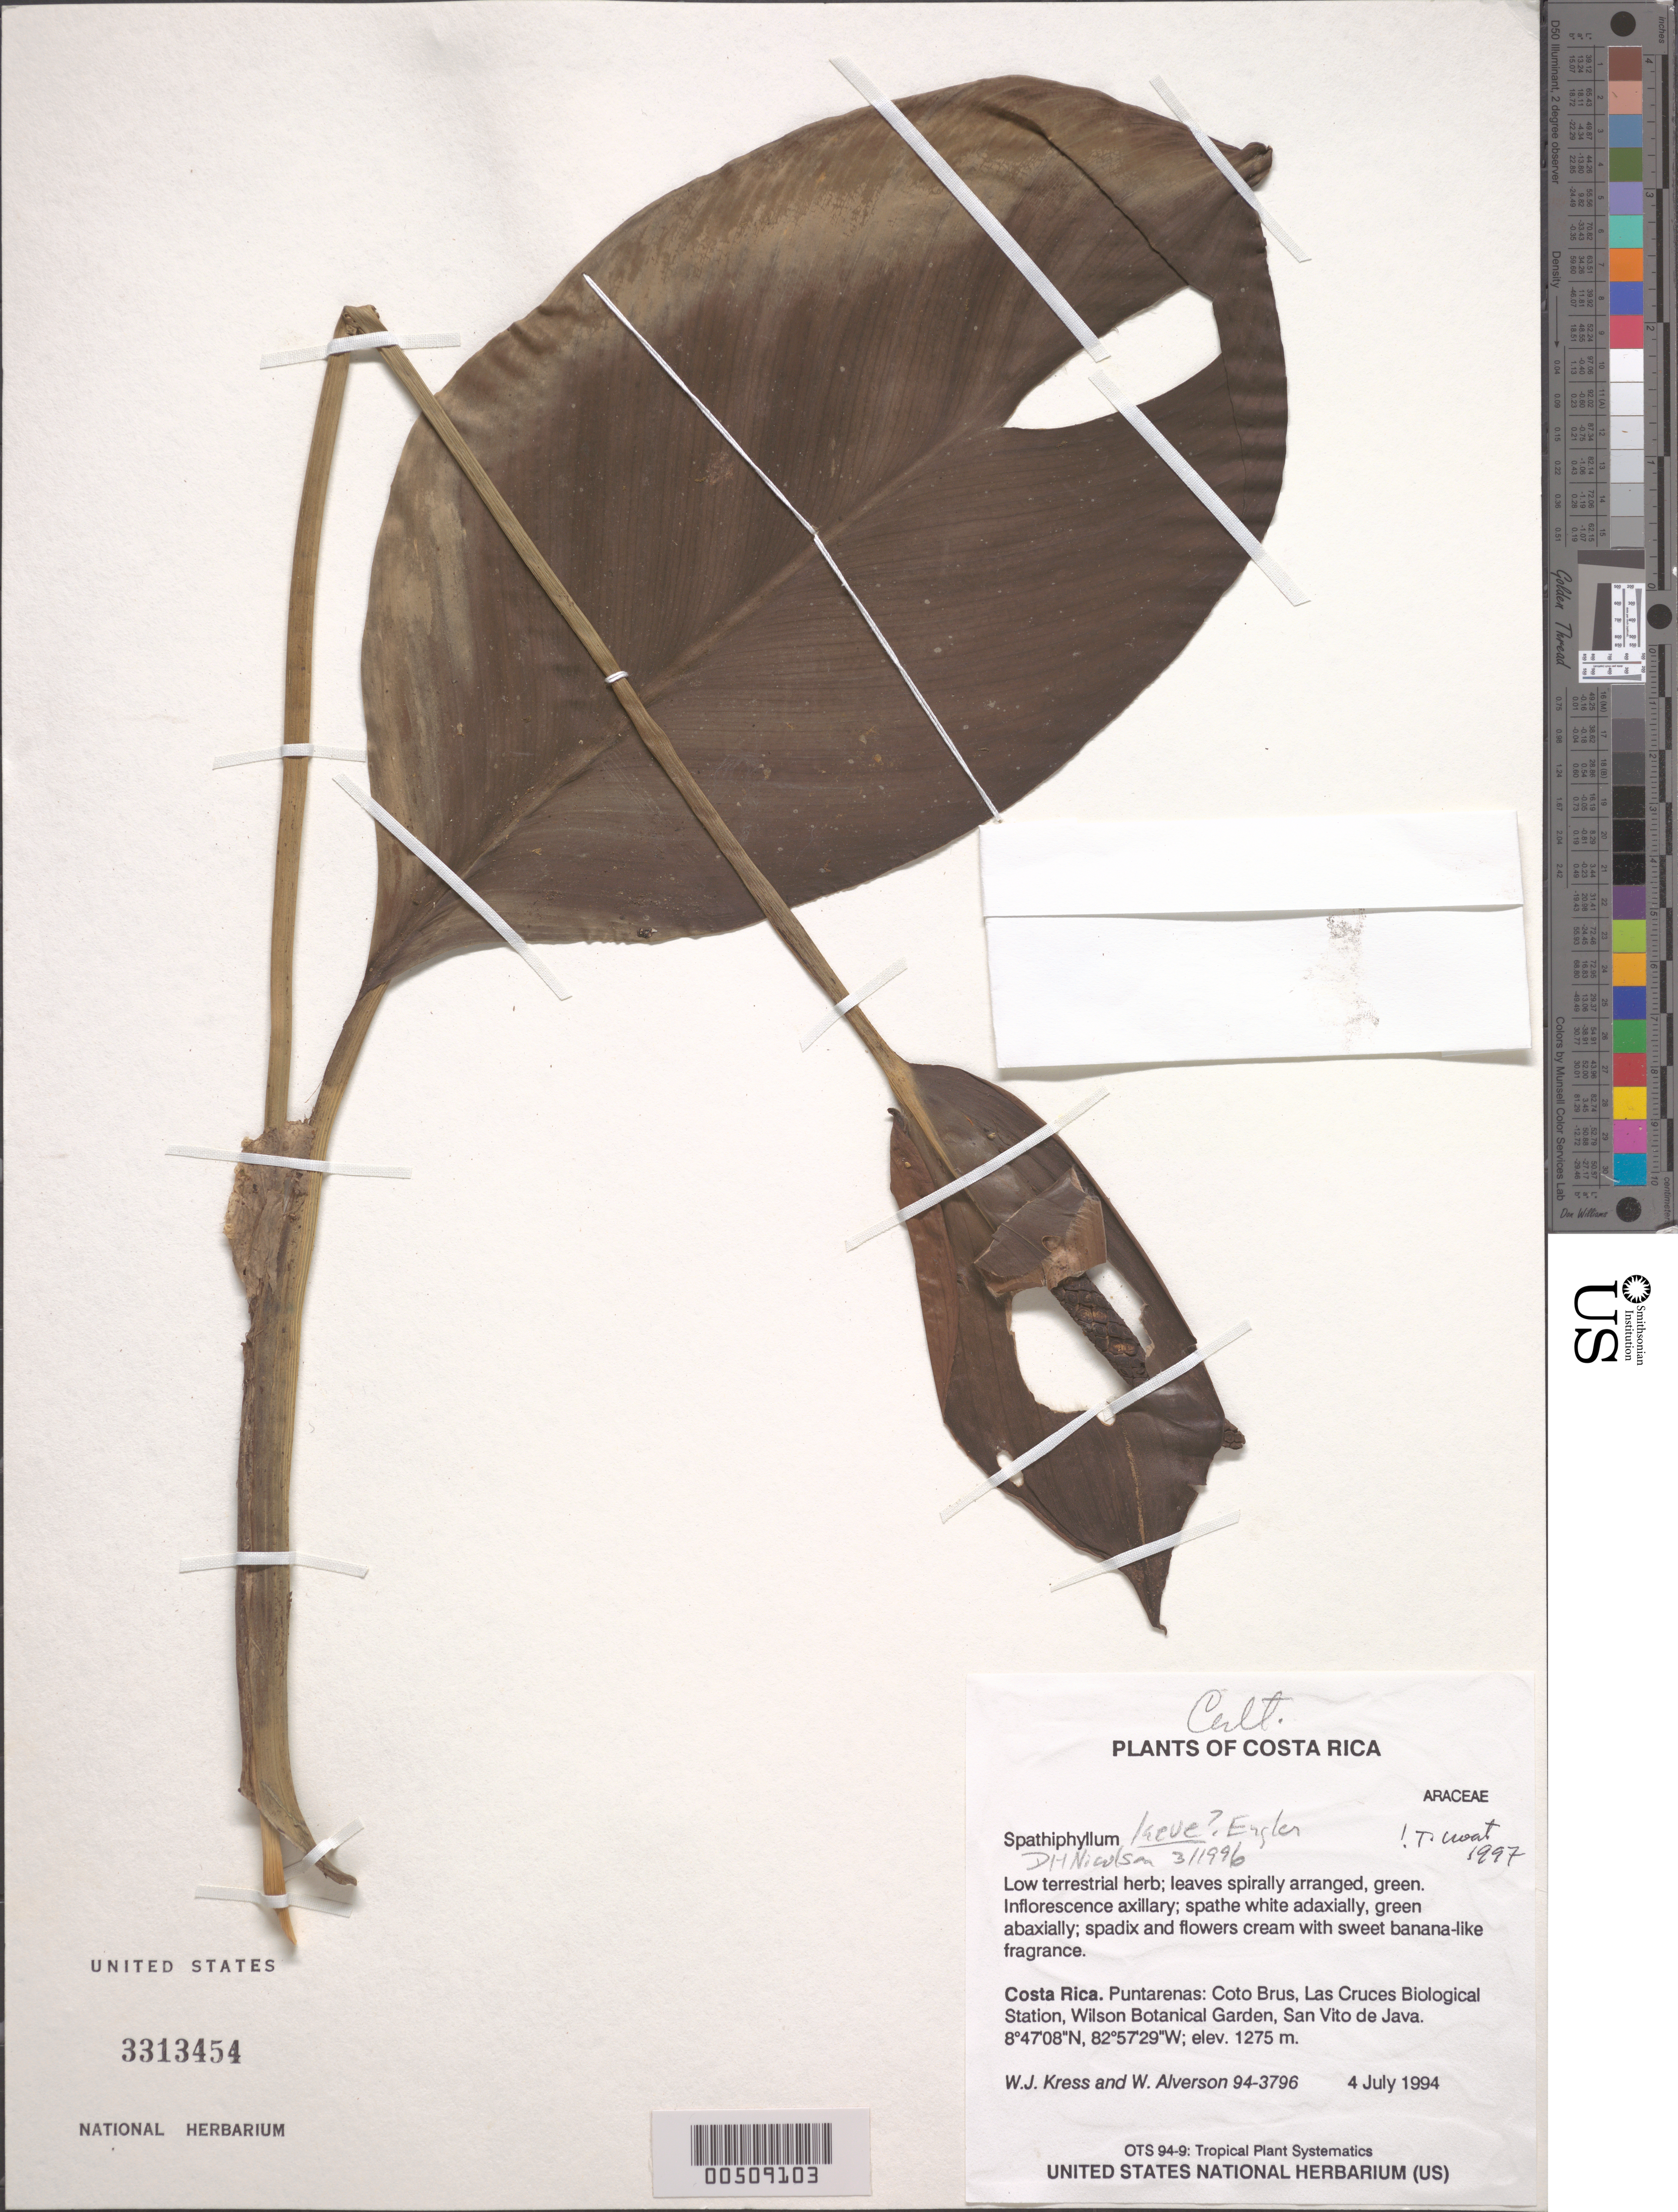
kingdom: Plantae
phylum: Tracheophyta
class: Liliopsida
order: Alismatales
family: Araceae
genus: Spathiphyllum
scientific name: Spathiphyllum laeve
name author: Engl.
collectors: W. J. Kress & W. S. Alverson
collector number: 94-3796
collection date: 1994-07-04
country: Costa Rica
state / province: Puntarenas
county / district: Coto Brus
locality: Las Cruces Biological Station, Wilson Botanical Garden, San Vito de Java.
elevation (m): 1275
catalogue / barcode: US 3313454